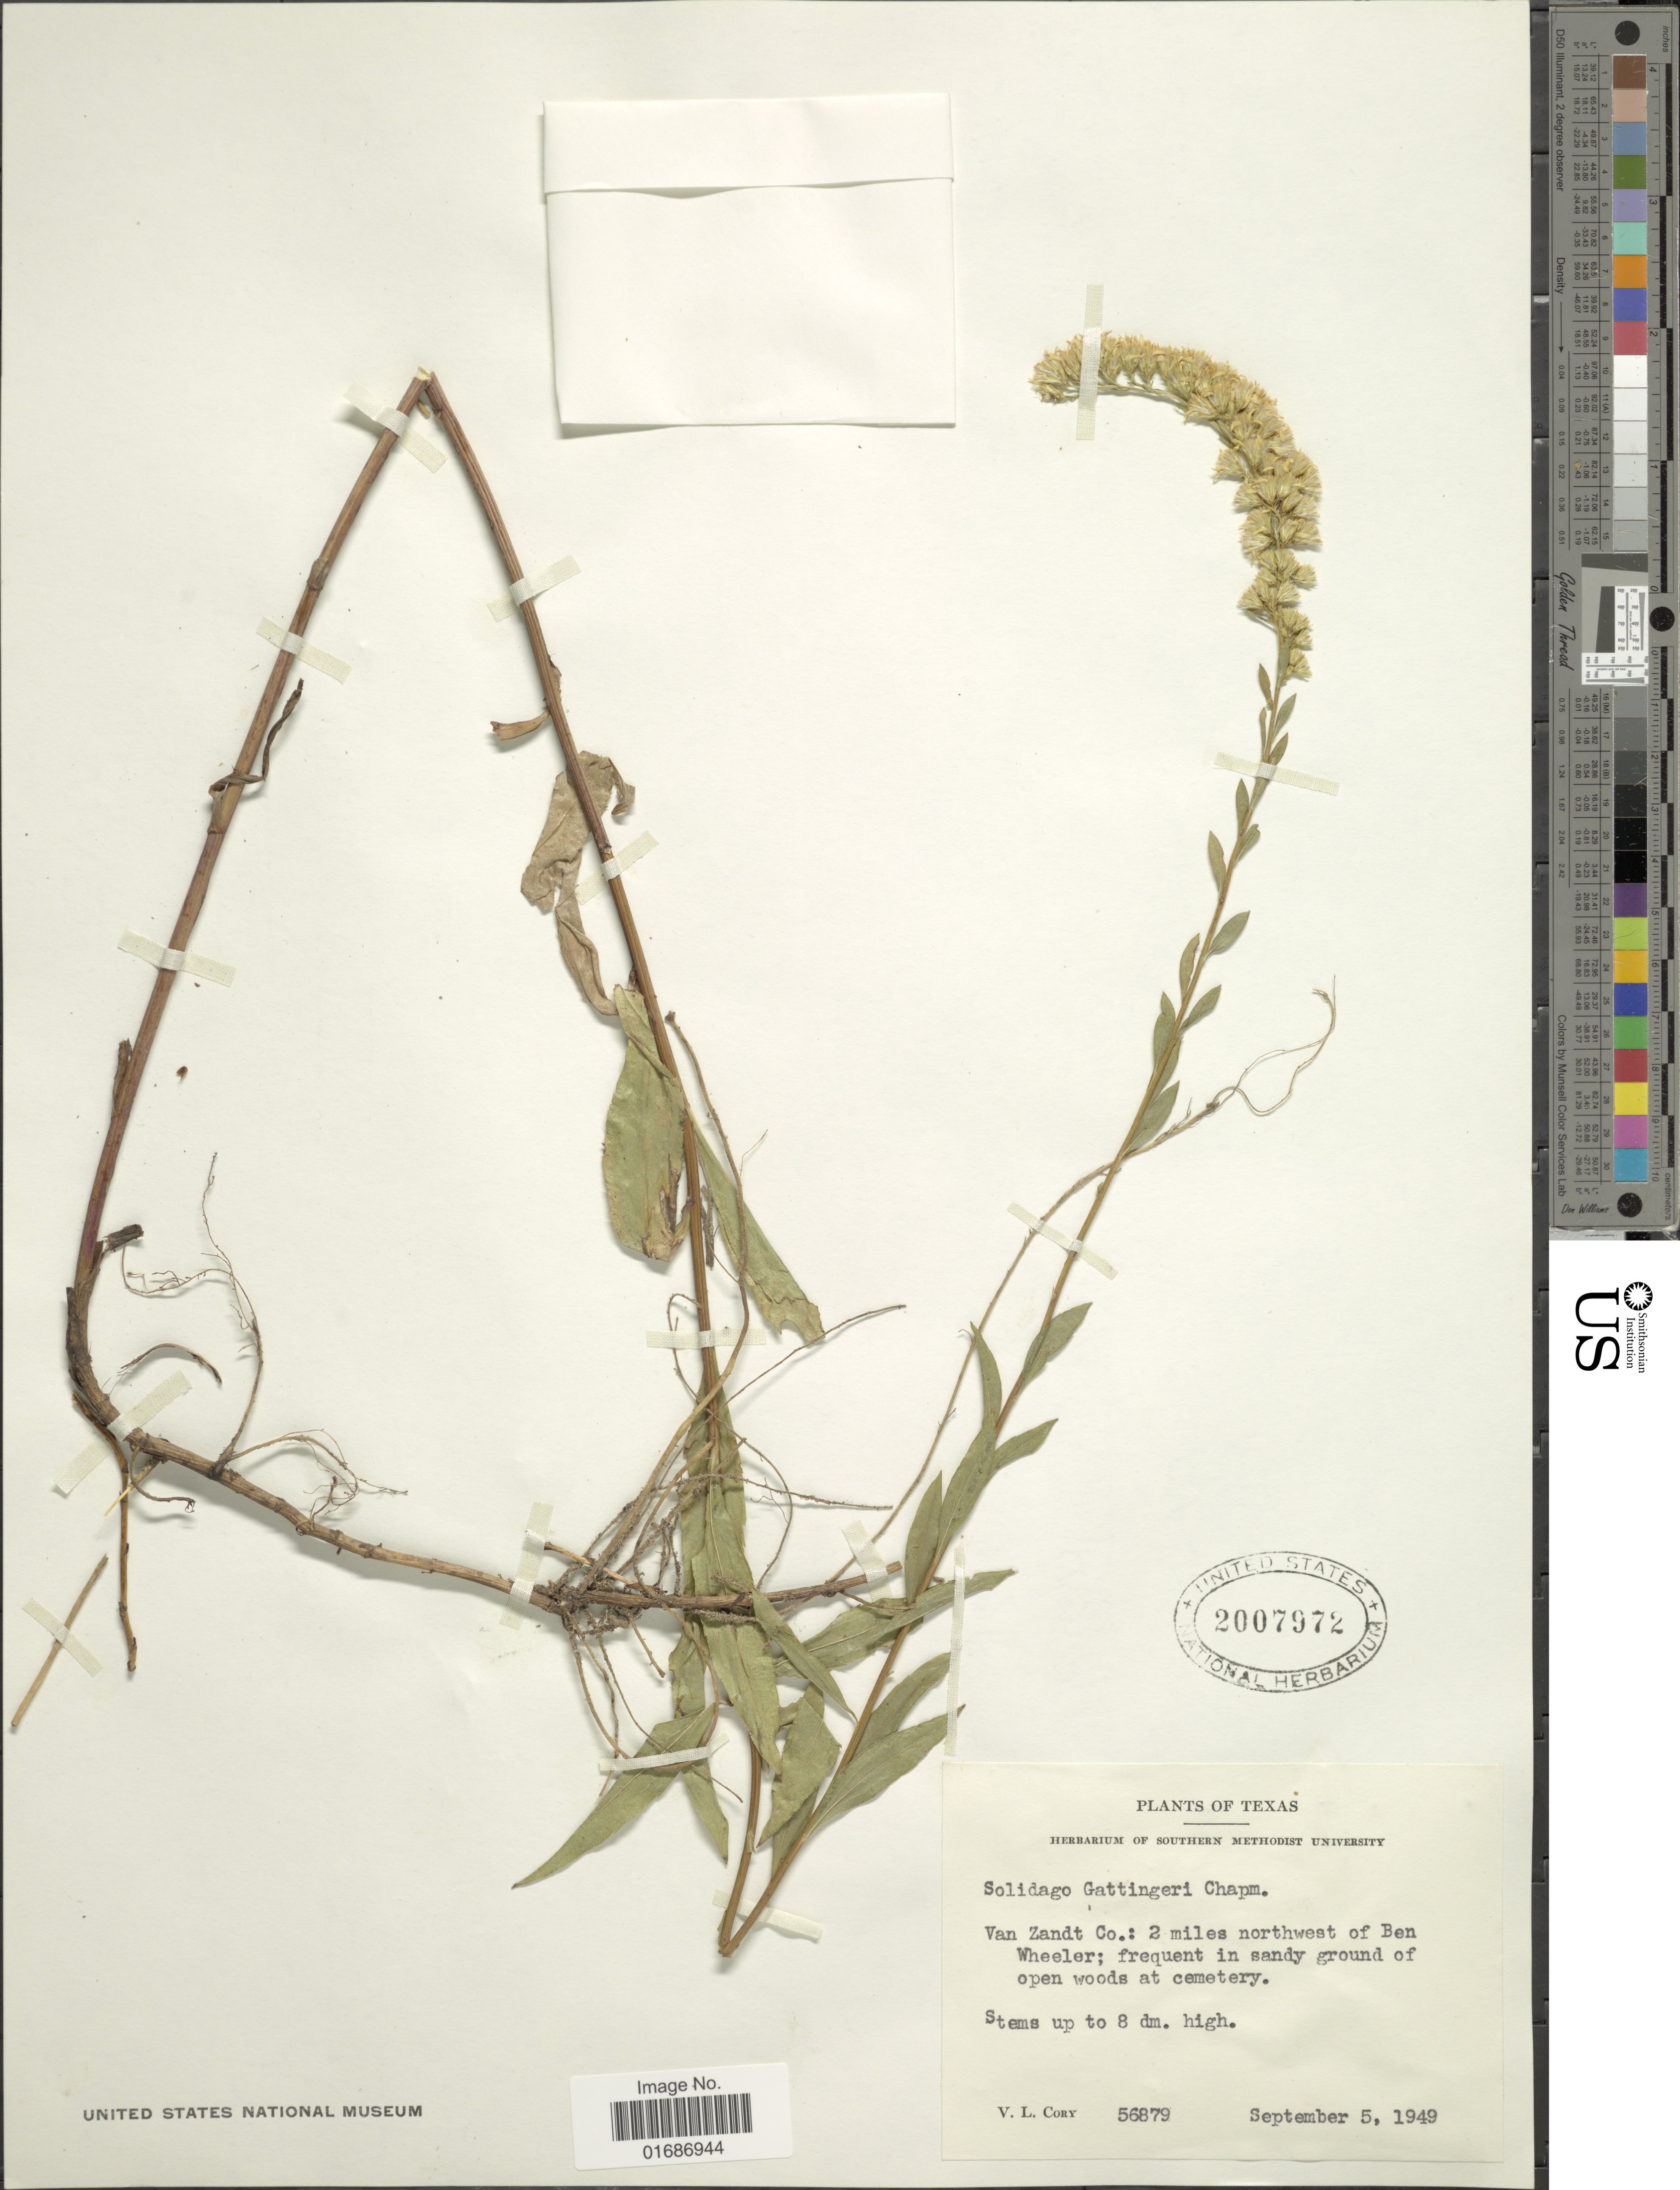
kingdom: Plantae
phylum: Tracheophyta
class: Magnoliopsida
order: Asterales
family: Asteraceae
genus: Solidago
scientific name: Solidago gattingeri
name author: Chapman ex A. Gray & et al. in A. Gray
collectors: V. Cory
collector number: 56879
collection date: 1949-09-05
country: United States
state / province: Texas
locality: Van Zandt Co.: 2 miles northwest of Ben Wheeler; frequent in sandy ground of open woods at cemetery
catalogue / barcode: US 2007972